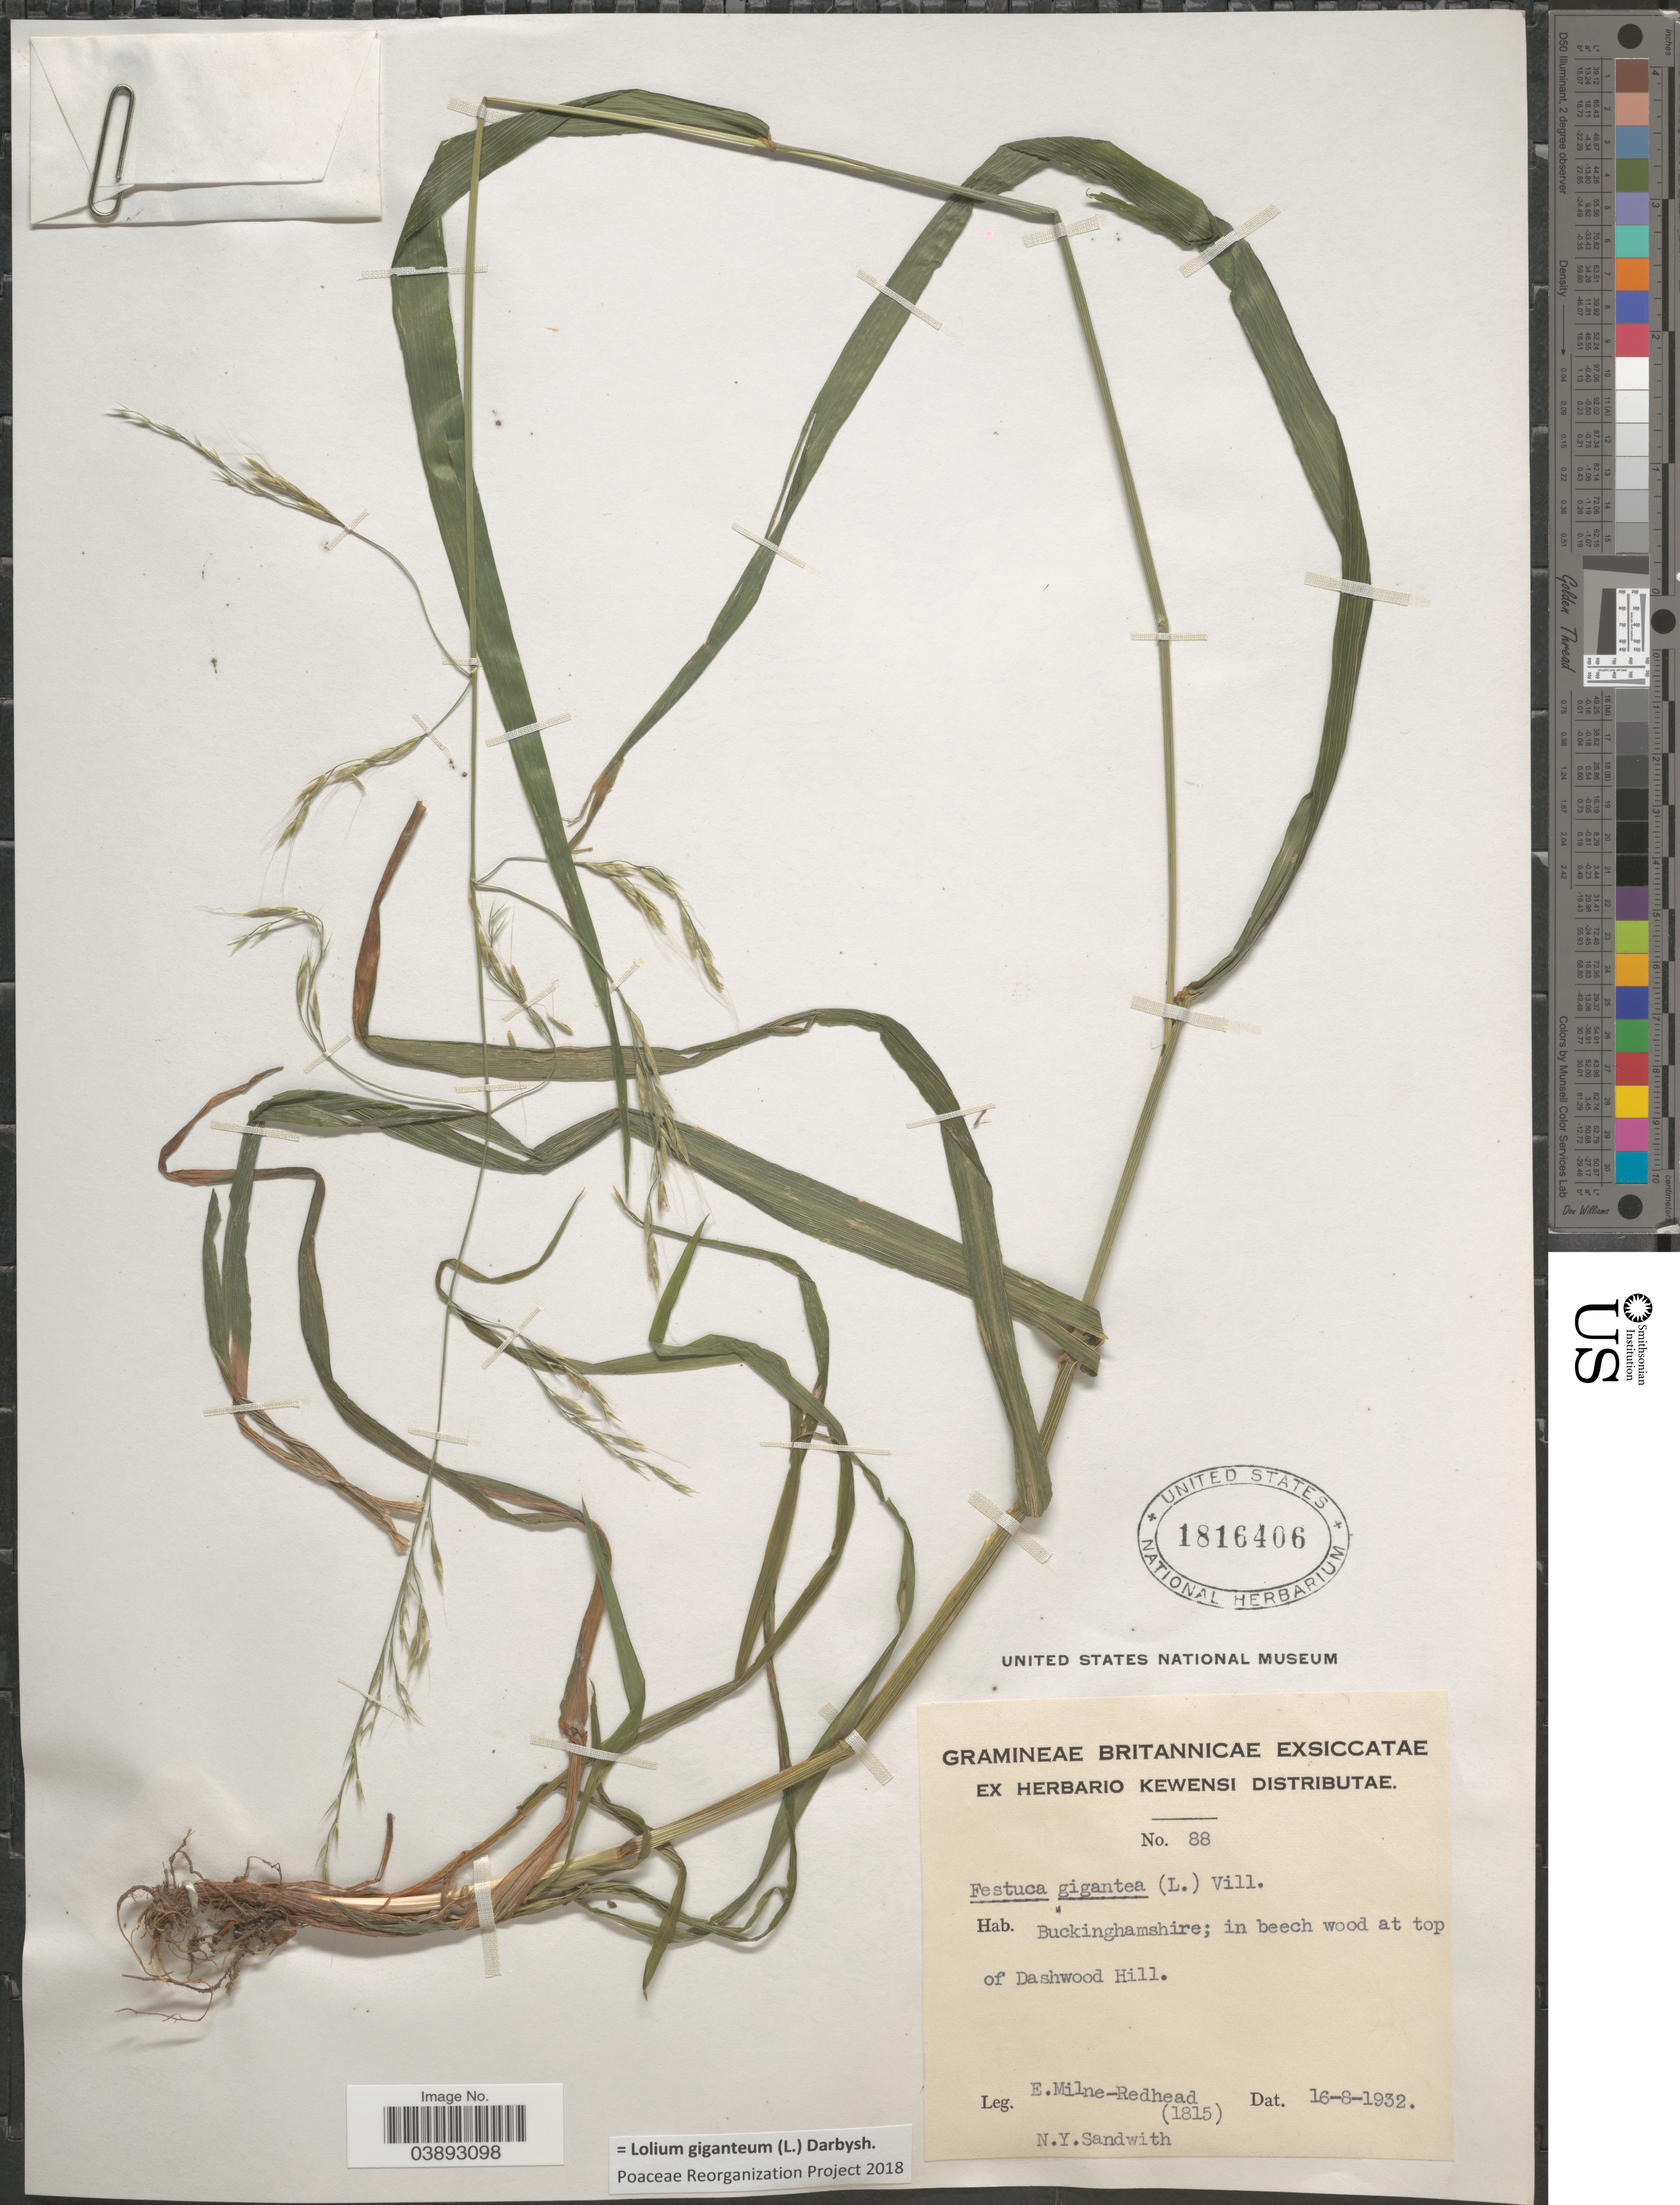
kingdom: Plantae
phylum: Tracheophyta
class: Liliopsida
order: Poales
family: Poaceae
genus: Lolium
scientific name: Lolium giganteum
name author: (L.) Darbysh.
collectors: E. W. Milne-Redhead & N. Y. Sandwith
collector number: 88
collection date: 1932-08-16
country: United Kingdom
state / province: England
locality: Buckinghamshire; in beech wood at top of Dashwood Hill.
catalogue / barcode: US 1816406